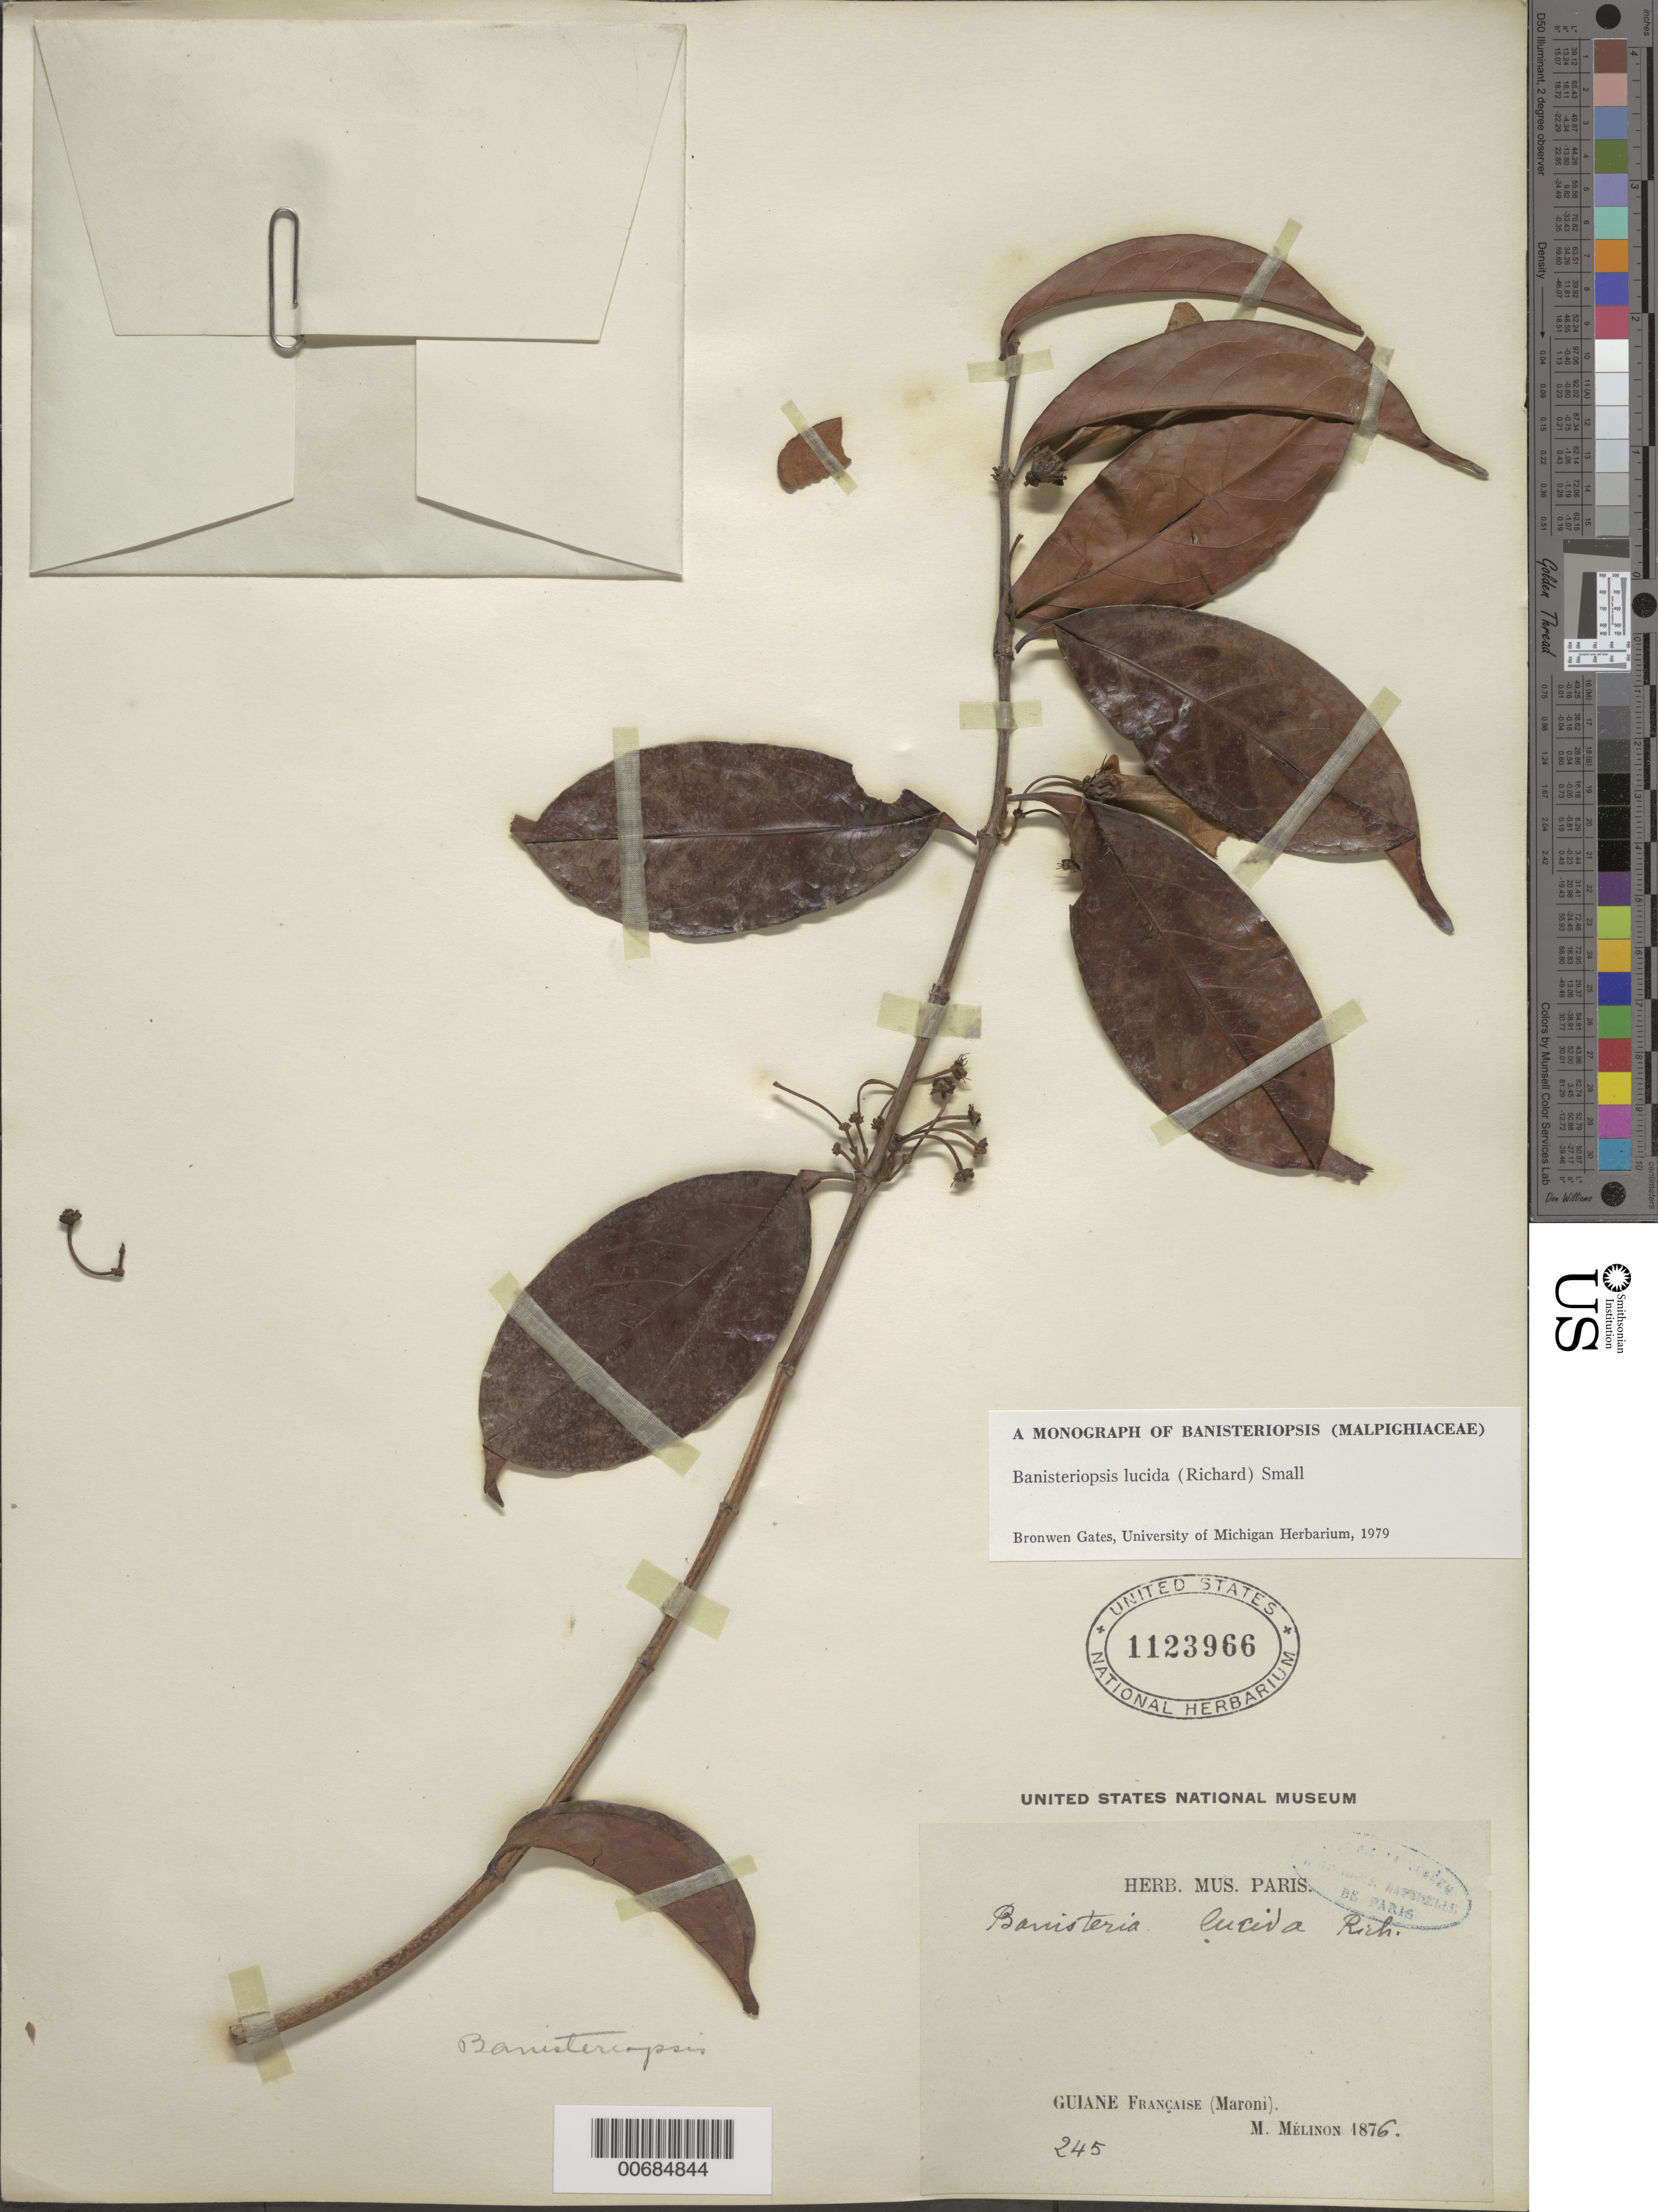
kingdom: Plantae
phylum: Tracheophyta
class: Magnoliopsida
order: Malpighiales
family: Malpighiaceae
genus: Banisteriopsis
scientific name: Banisteriopsis lucida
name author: (Rich.) Small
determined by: Gates, B.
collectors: E. Mélinon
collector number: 245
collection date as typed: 1876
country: French Guiana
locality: Maroni R.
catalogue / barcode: US 1123966